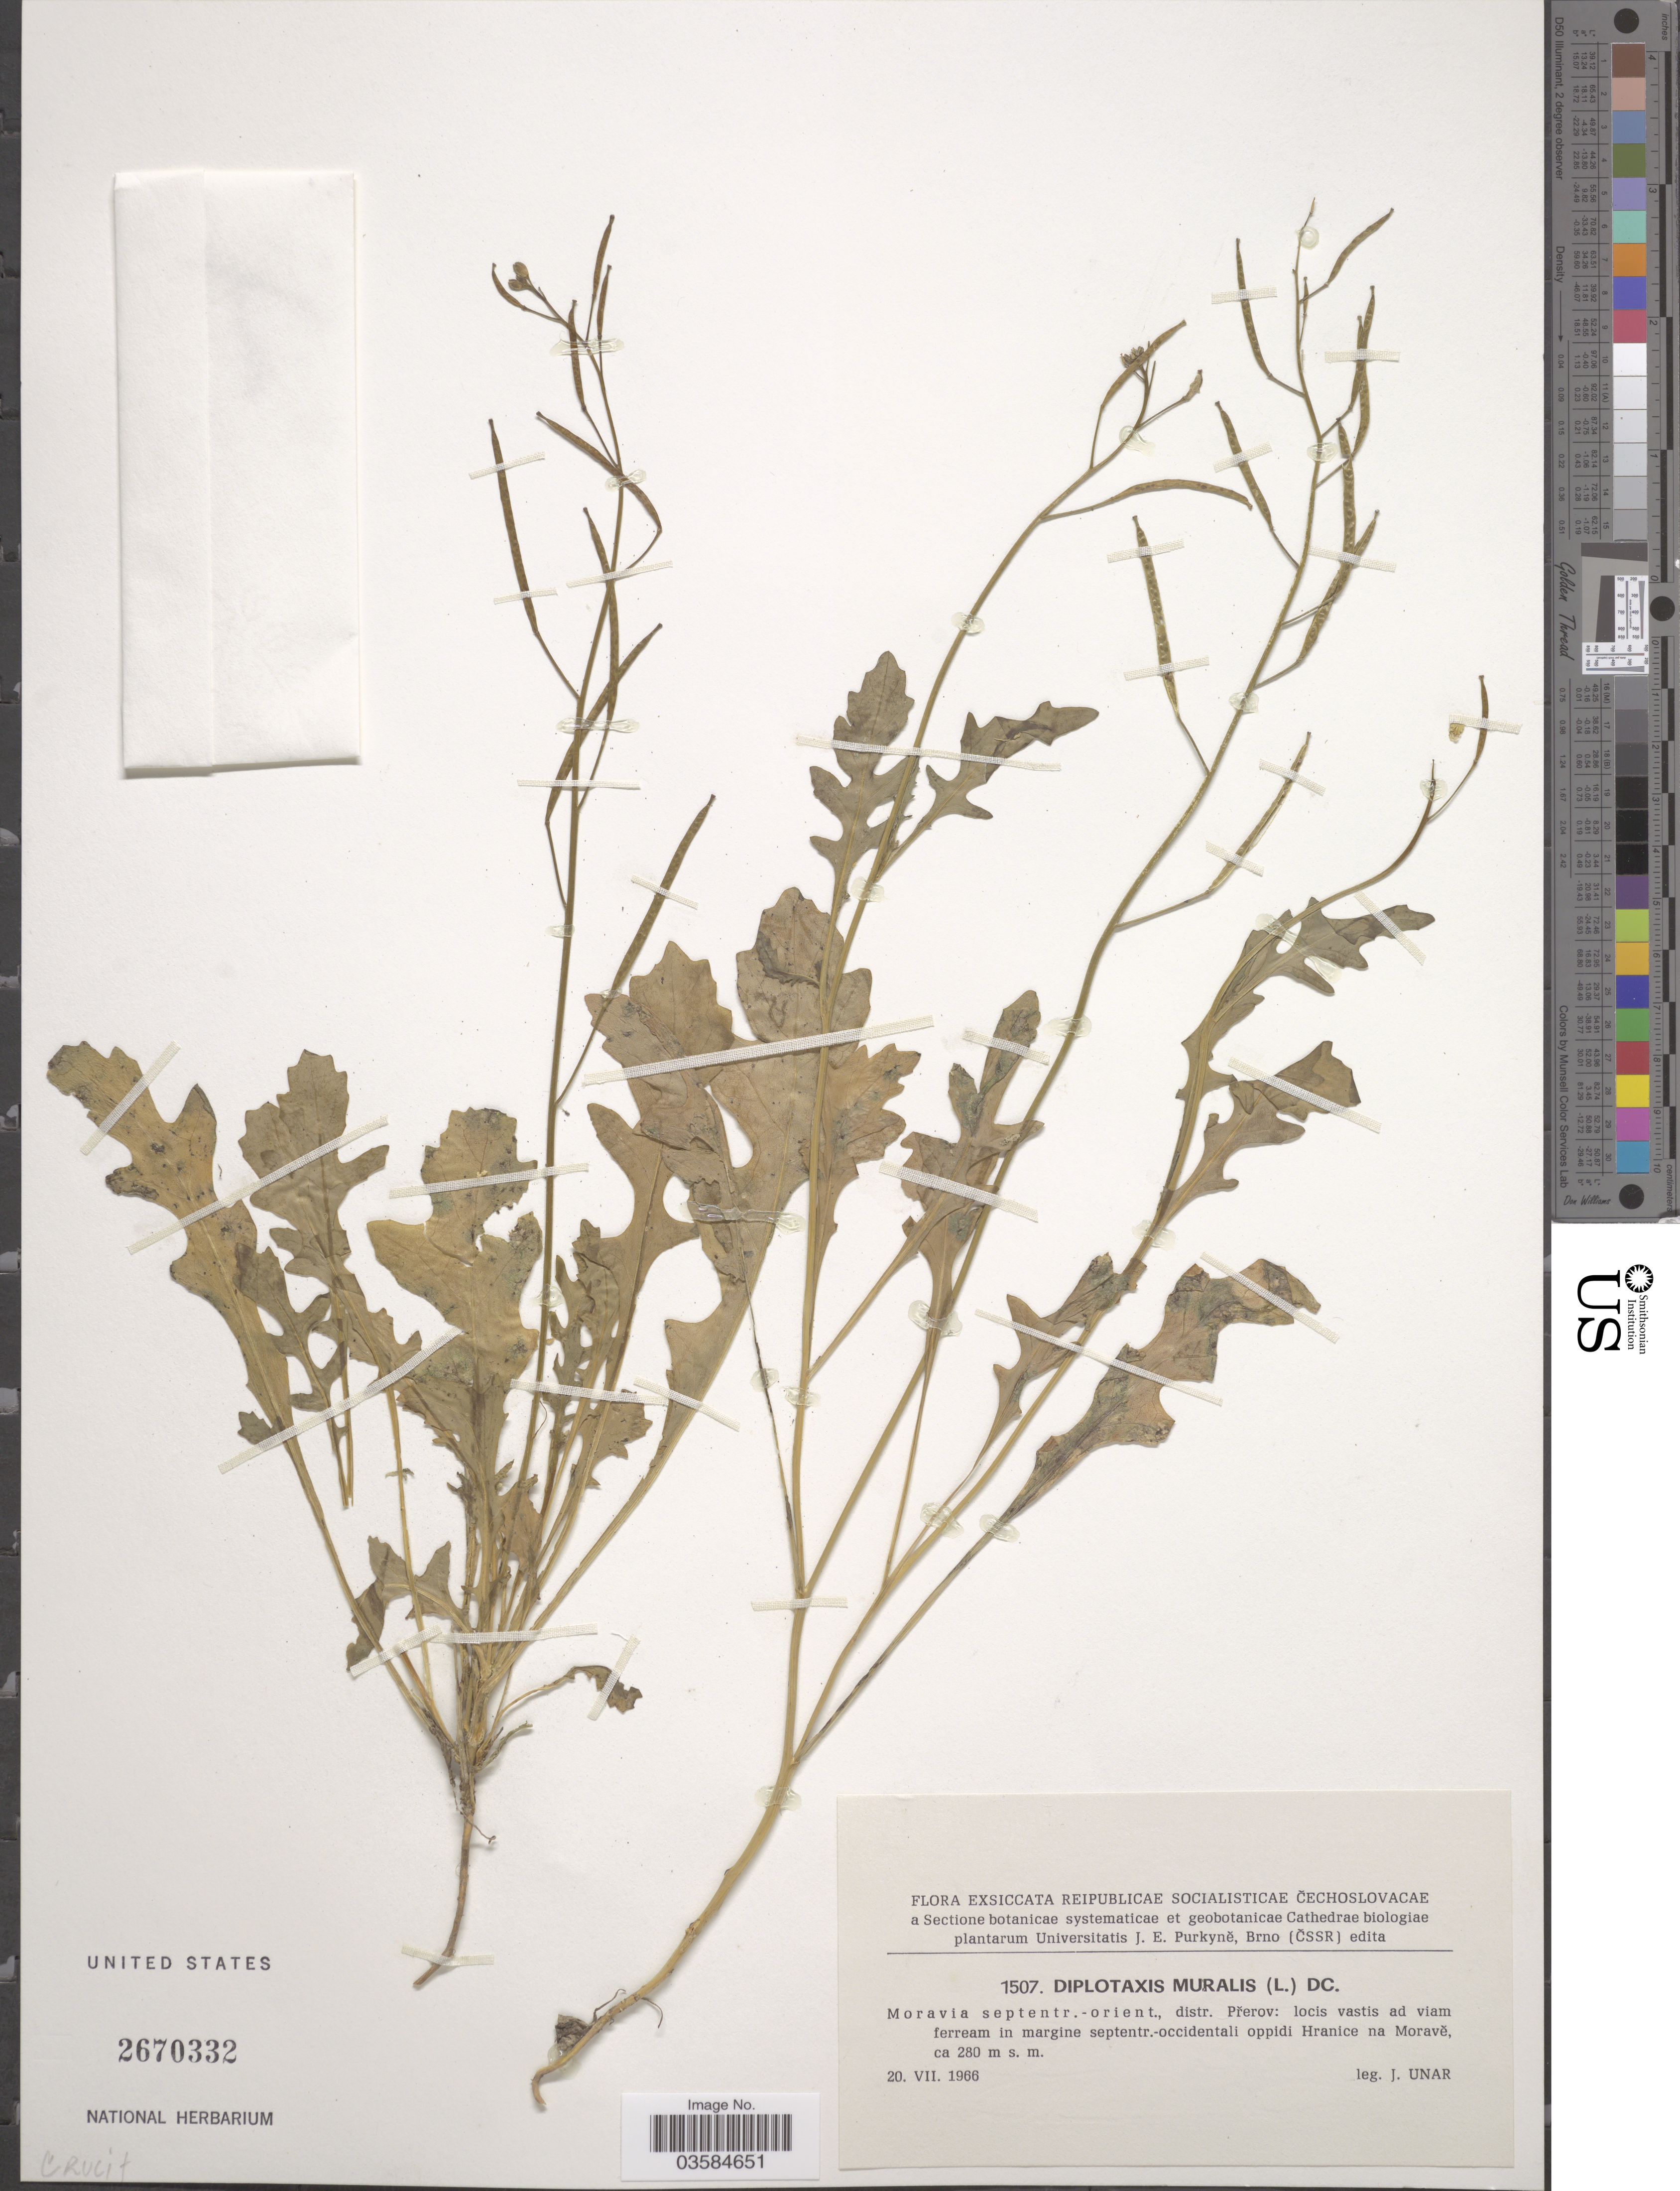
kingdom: Plantae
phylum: Tracheophyta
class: Magnoliopsida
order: Brassicales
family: Brassicaceae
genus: Diplotaxis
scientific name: Diplotaxis muralis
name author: (L.) DC.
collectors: J. Unar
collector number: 1507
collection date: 1966-07-20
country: Czechia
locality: Reipublicae Socialisticae Čechoslovacae. Moravia septentr.-orient., distr. Přerov: locis wastis ad viam ferream in margine septentr.-occidentali oppidi Hranice na Moravě.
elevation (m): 280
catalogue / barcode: US 2670332